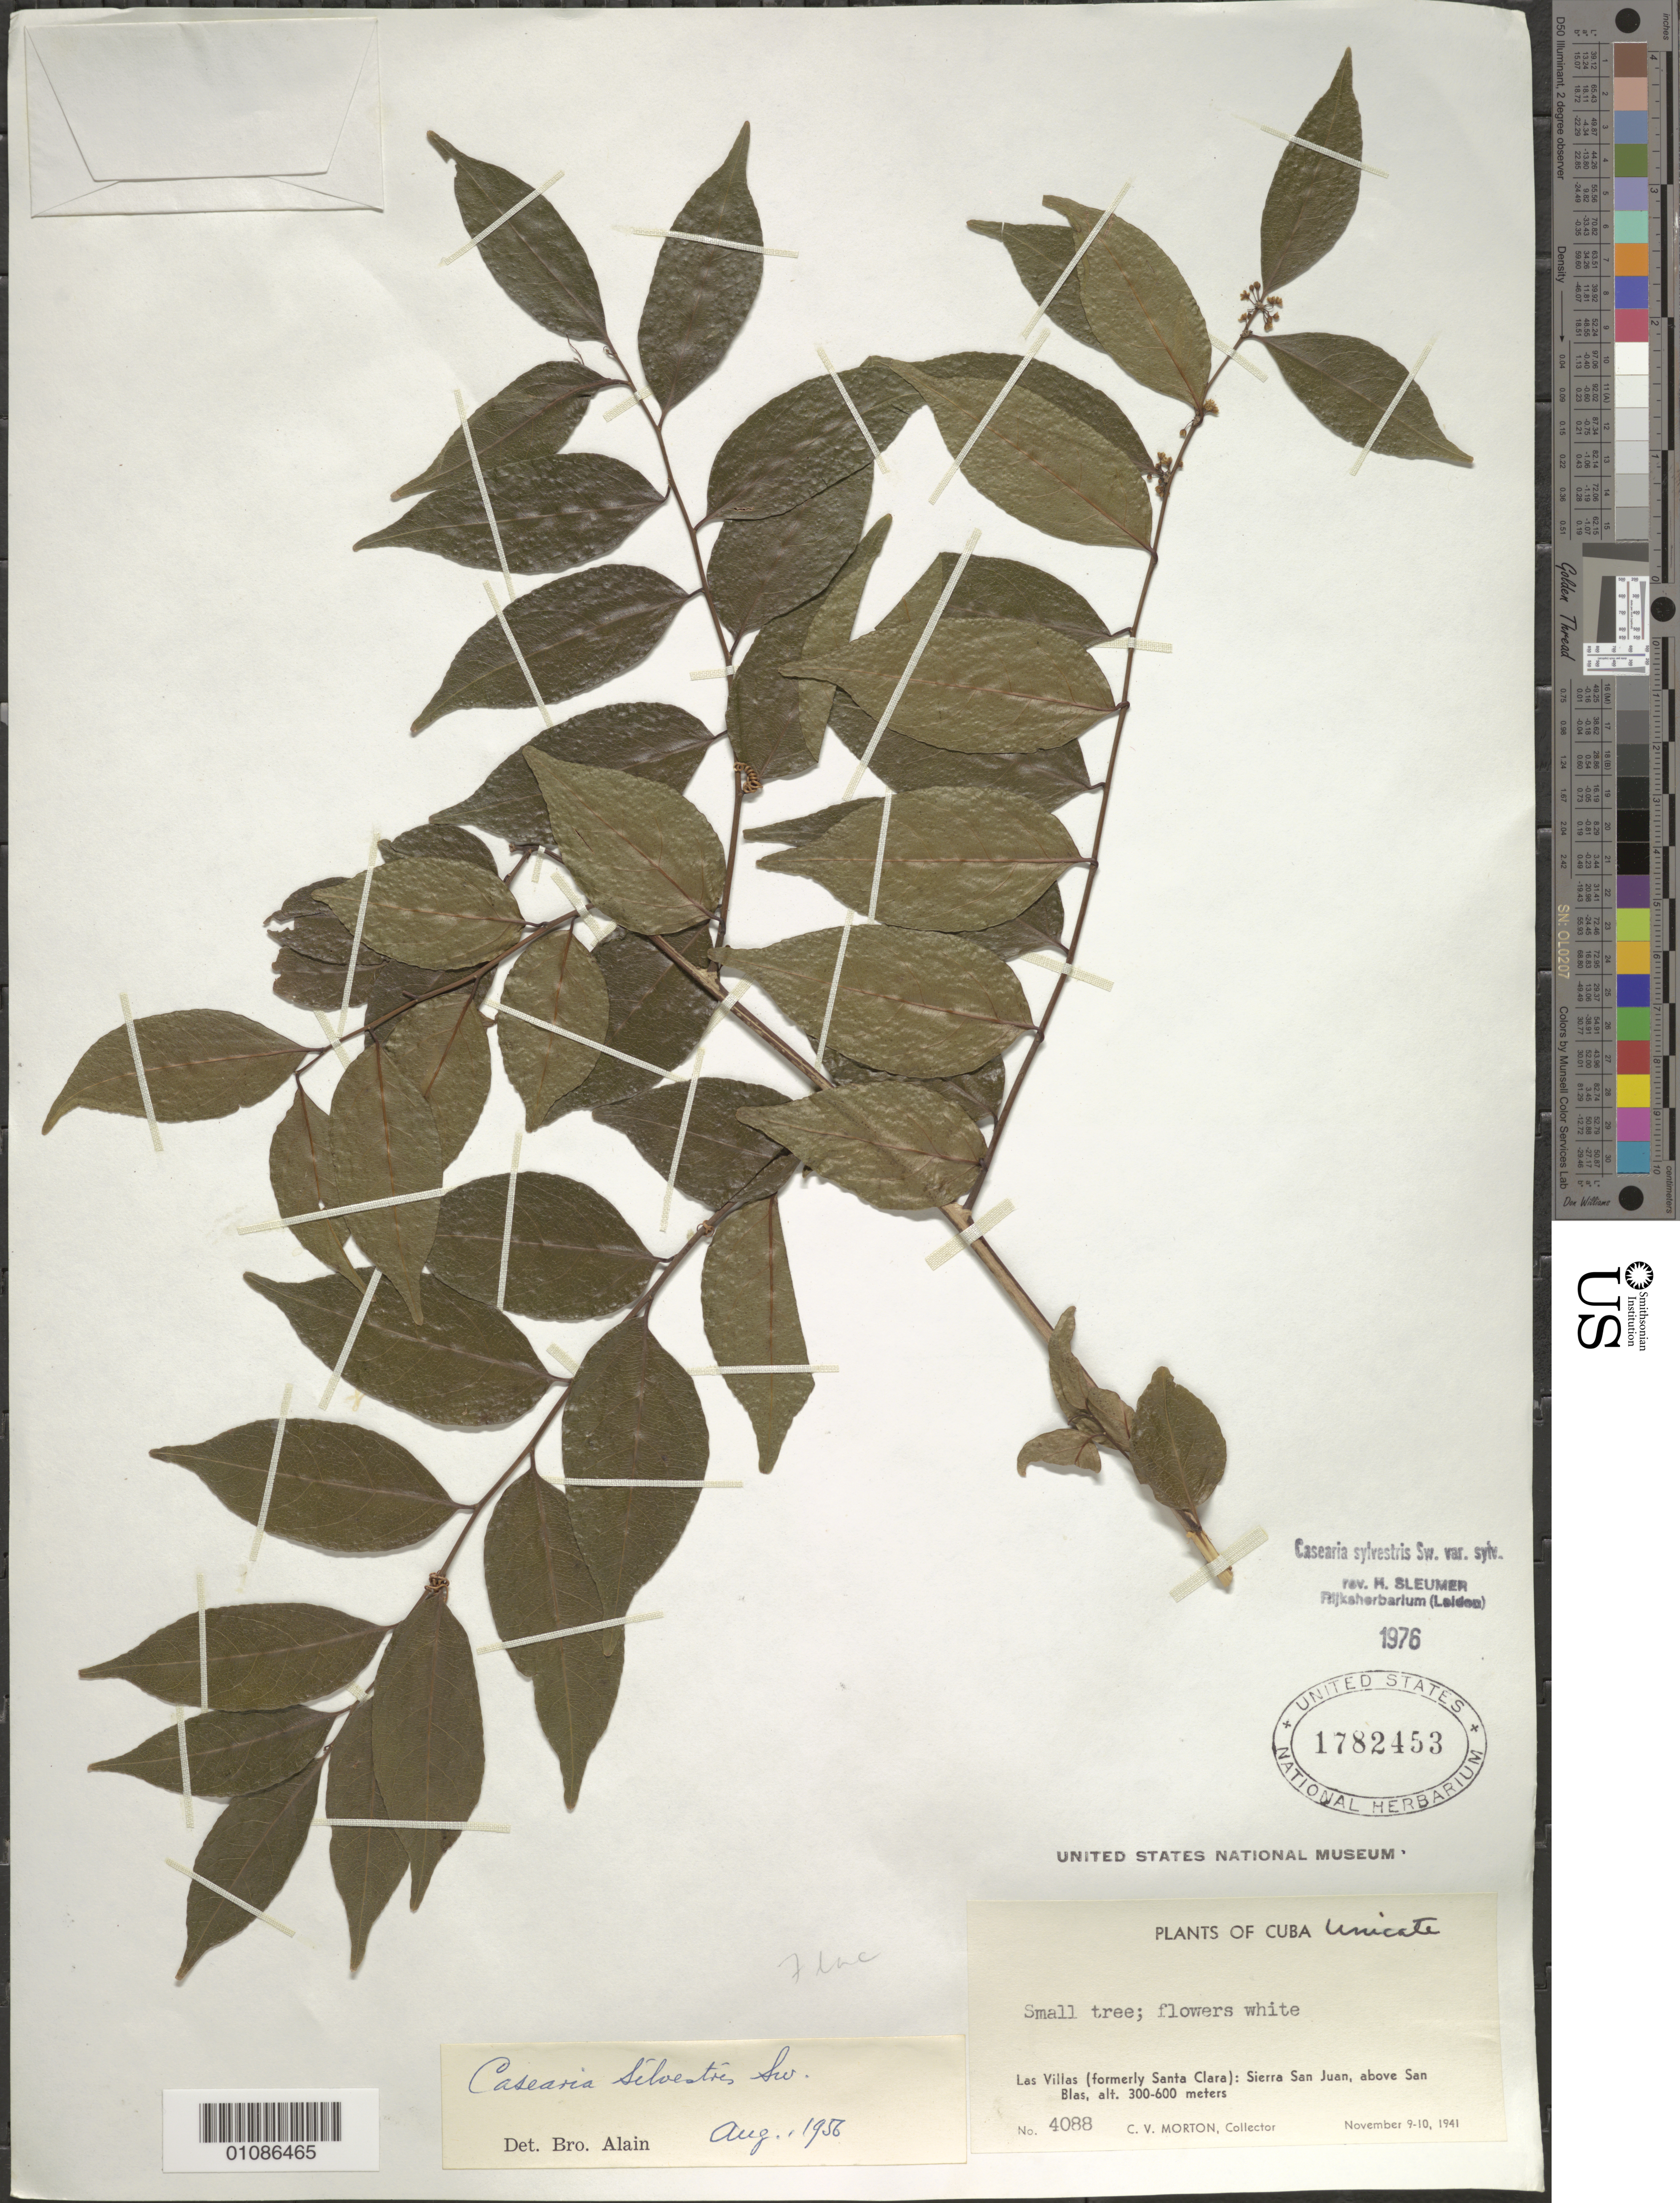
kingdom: Plantae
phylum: Tracheophyta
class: Magnoliopsida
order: Malpighiales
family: Salicaceae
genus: Casearia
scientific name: Casearia sylvestris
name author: Sw.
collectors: C. V. Morton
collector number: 4088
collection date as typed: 09 Nov 1941 to 10 Nov 1941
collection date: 1941-11-09/1941-11-10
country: Cuba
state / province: Las Villas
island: Cuba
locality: Las Villas; Sierra San Juan, above San Blas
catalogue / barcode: US 1782453